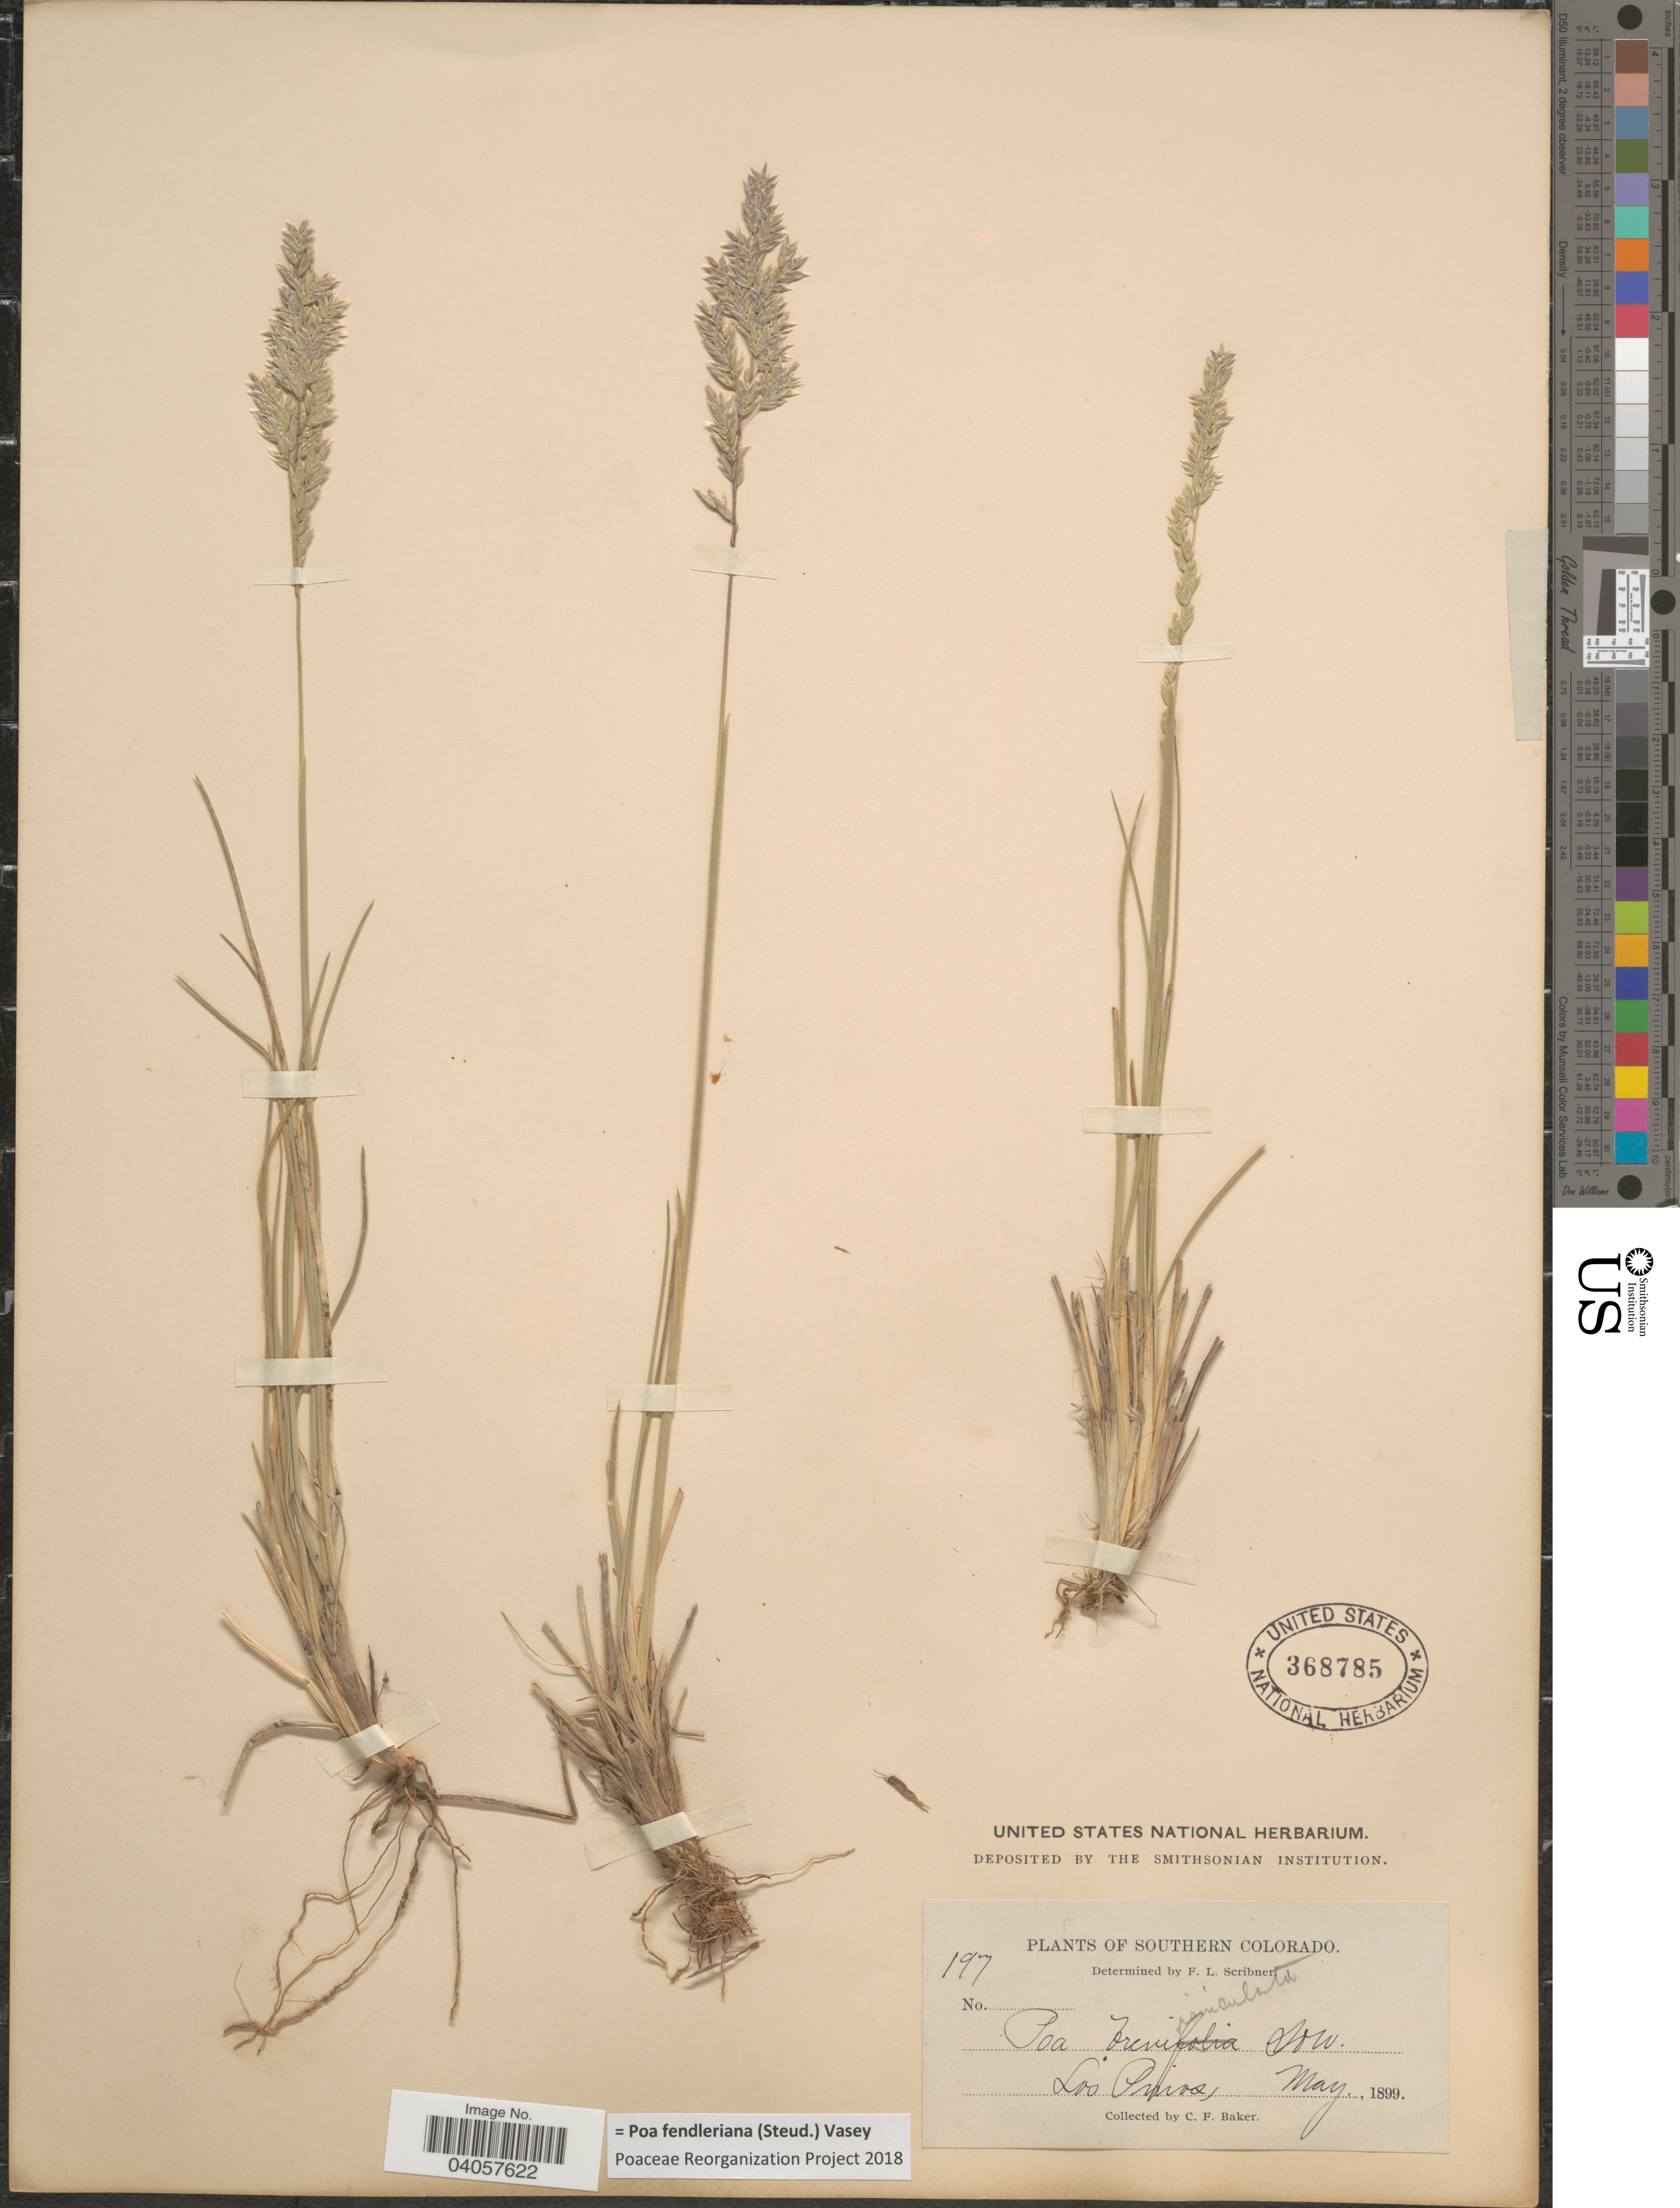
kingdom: Plantae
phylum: Tracheophyta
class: Liliopsida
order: Poales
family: Poaceae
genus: Poa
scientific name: Poa fendleriana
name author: (Steud.) Vasey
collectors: C. F. Baker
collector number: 197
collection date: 1899-05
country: United States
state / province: Colorado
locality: Southern Colorado. Los Pinos.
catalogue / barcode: US 368785